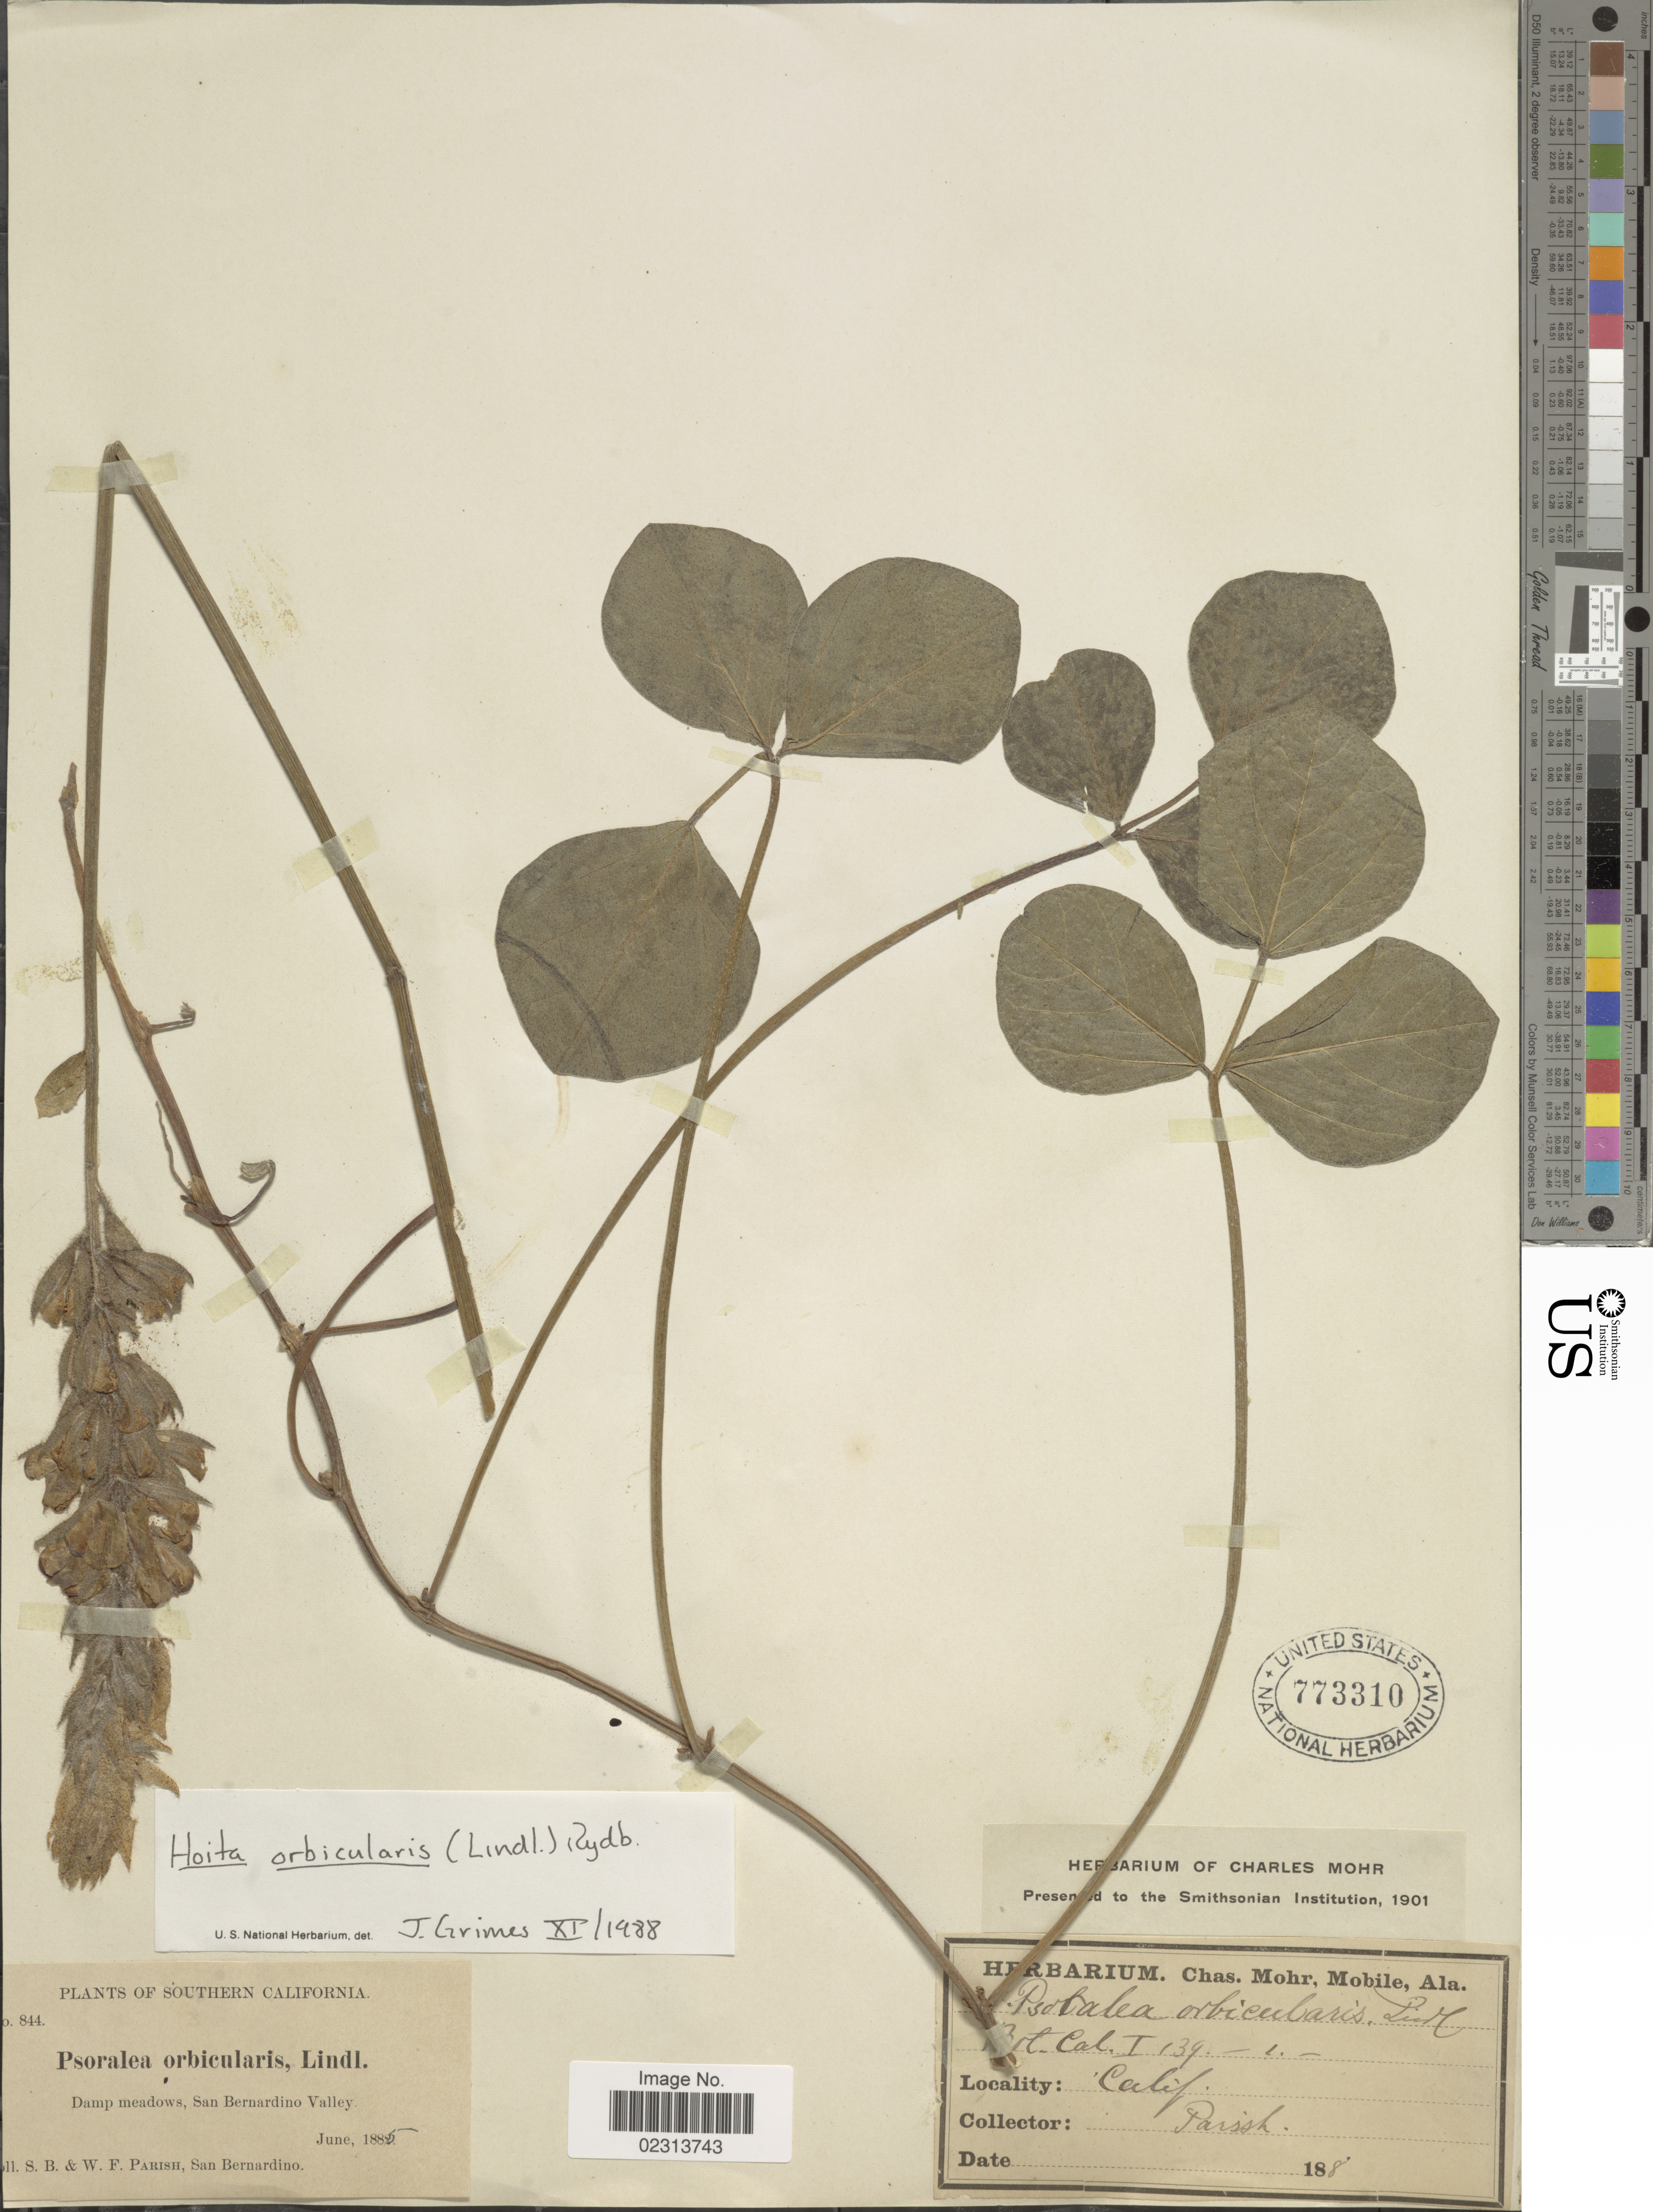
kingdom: Plantae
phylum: Tracheophyta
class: Magnoliopsida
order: Fabales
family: Fabaceae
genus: Hoita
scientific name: Hoita orbicularis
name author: (Lindl.) Rydb.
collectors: S. B. Parish & W. F. Parish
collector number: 844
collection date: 1885-06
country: United States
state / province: California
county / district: San Bernardino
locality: Southern Californoa, Damp meadows, San Bernardino Valley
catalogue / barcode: US 773310